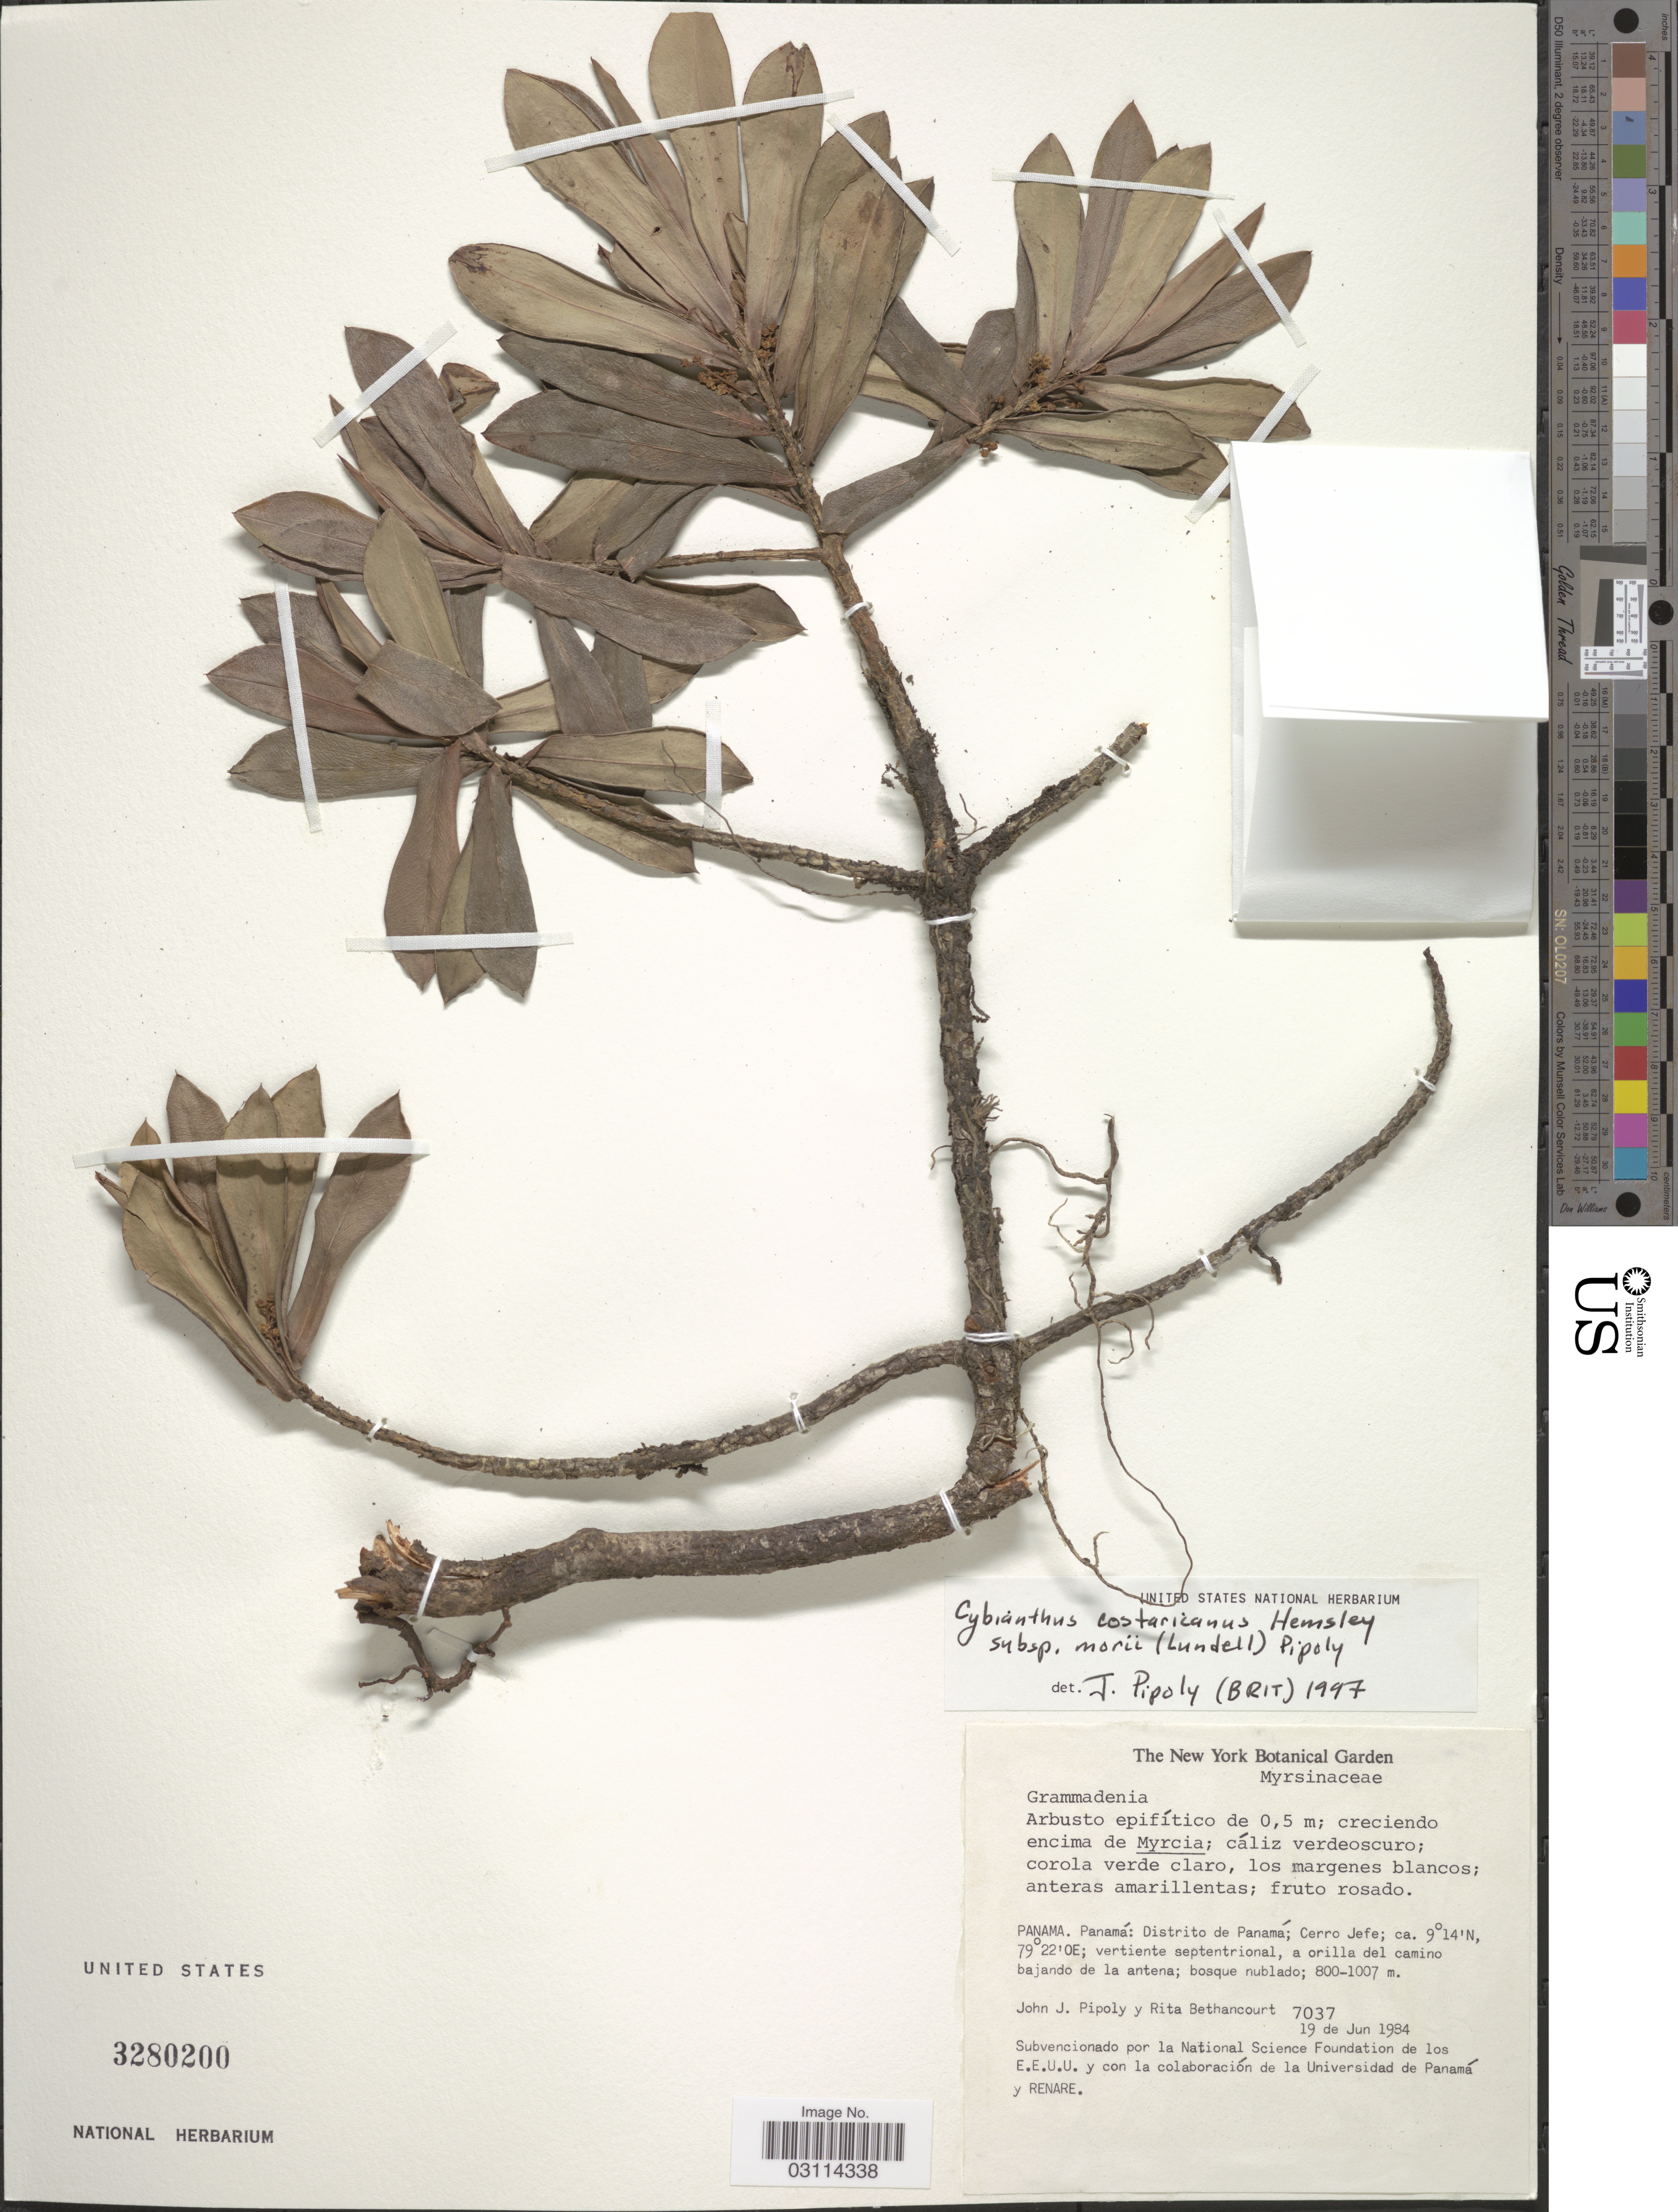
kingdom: Plantae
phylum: Tracheophyta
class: Magnoliopsida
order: Ericales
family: Primulaceae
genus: Cybianthus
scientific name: Cybianthus costaricanus subsp. morii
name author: (Lundell) Pipoly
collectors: J. J. Pipoly & R. Bethancourt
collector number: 7037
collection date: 1984-06-19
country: Panama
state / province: Panamá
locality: Distrito de Panamá; Cerro Jefe; vertiente septentrional, a orilla del camino bajando de la antena; bosque nublado.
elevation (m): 800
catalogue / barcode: US 3280200